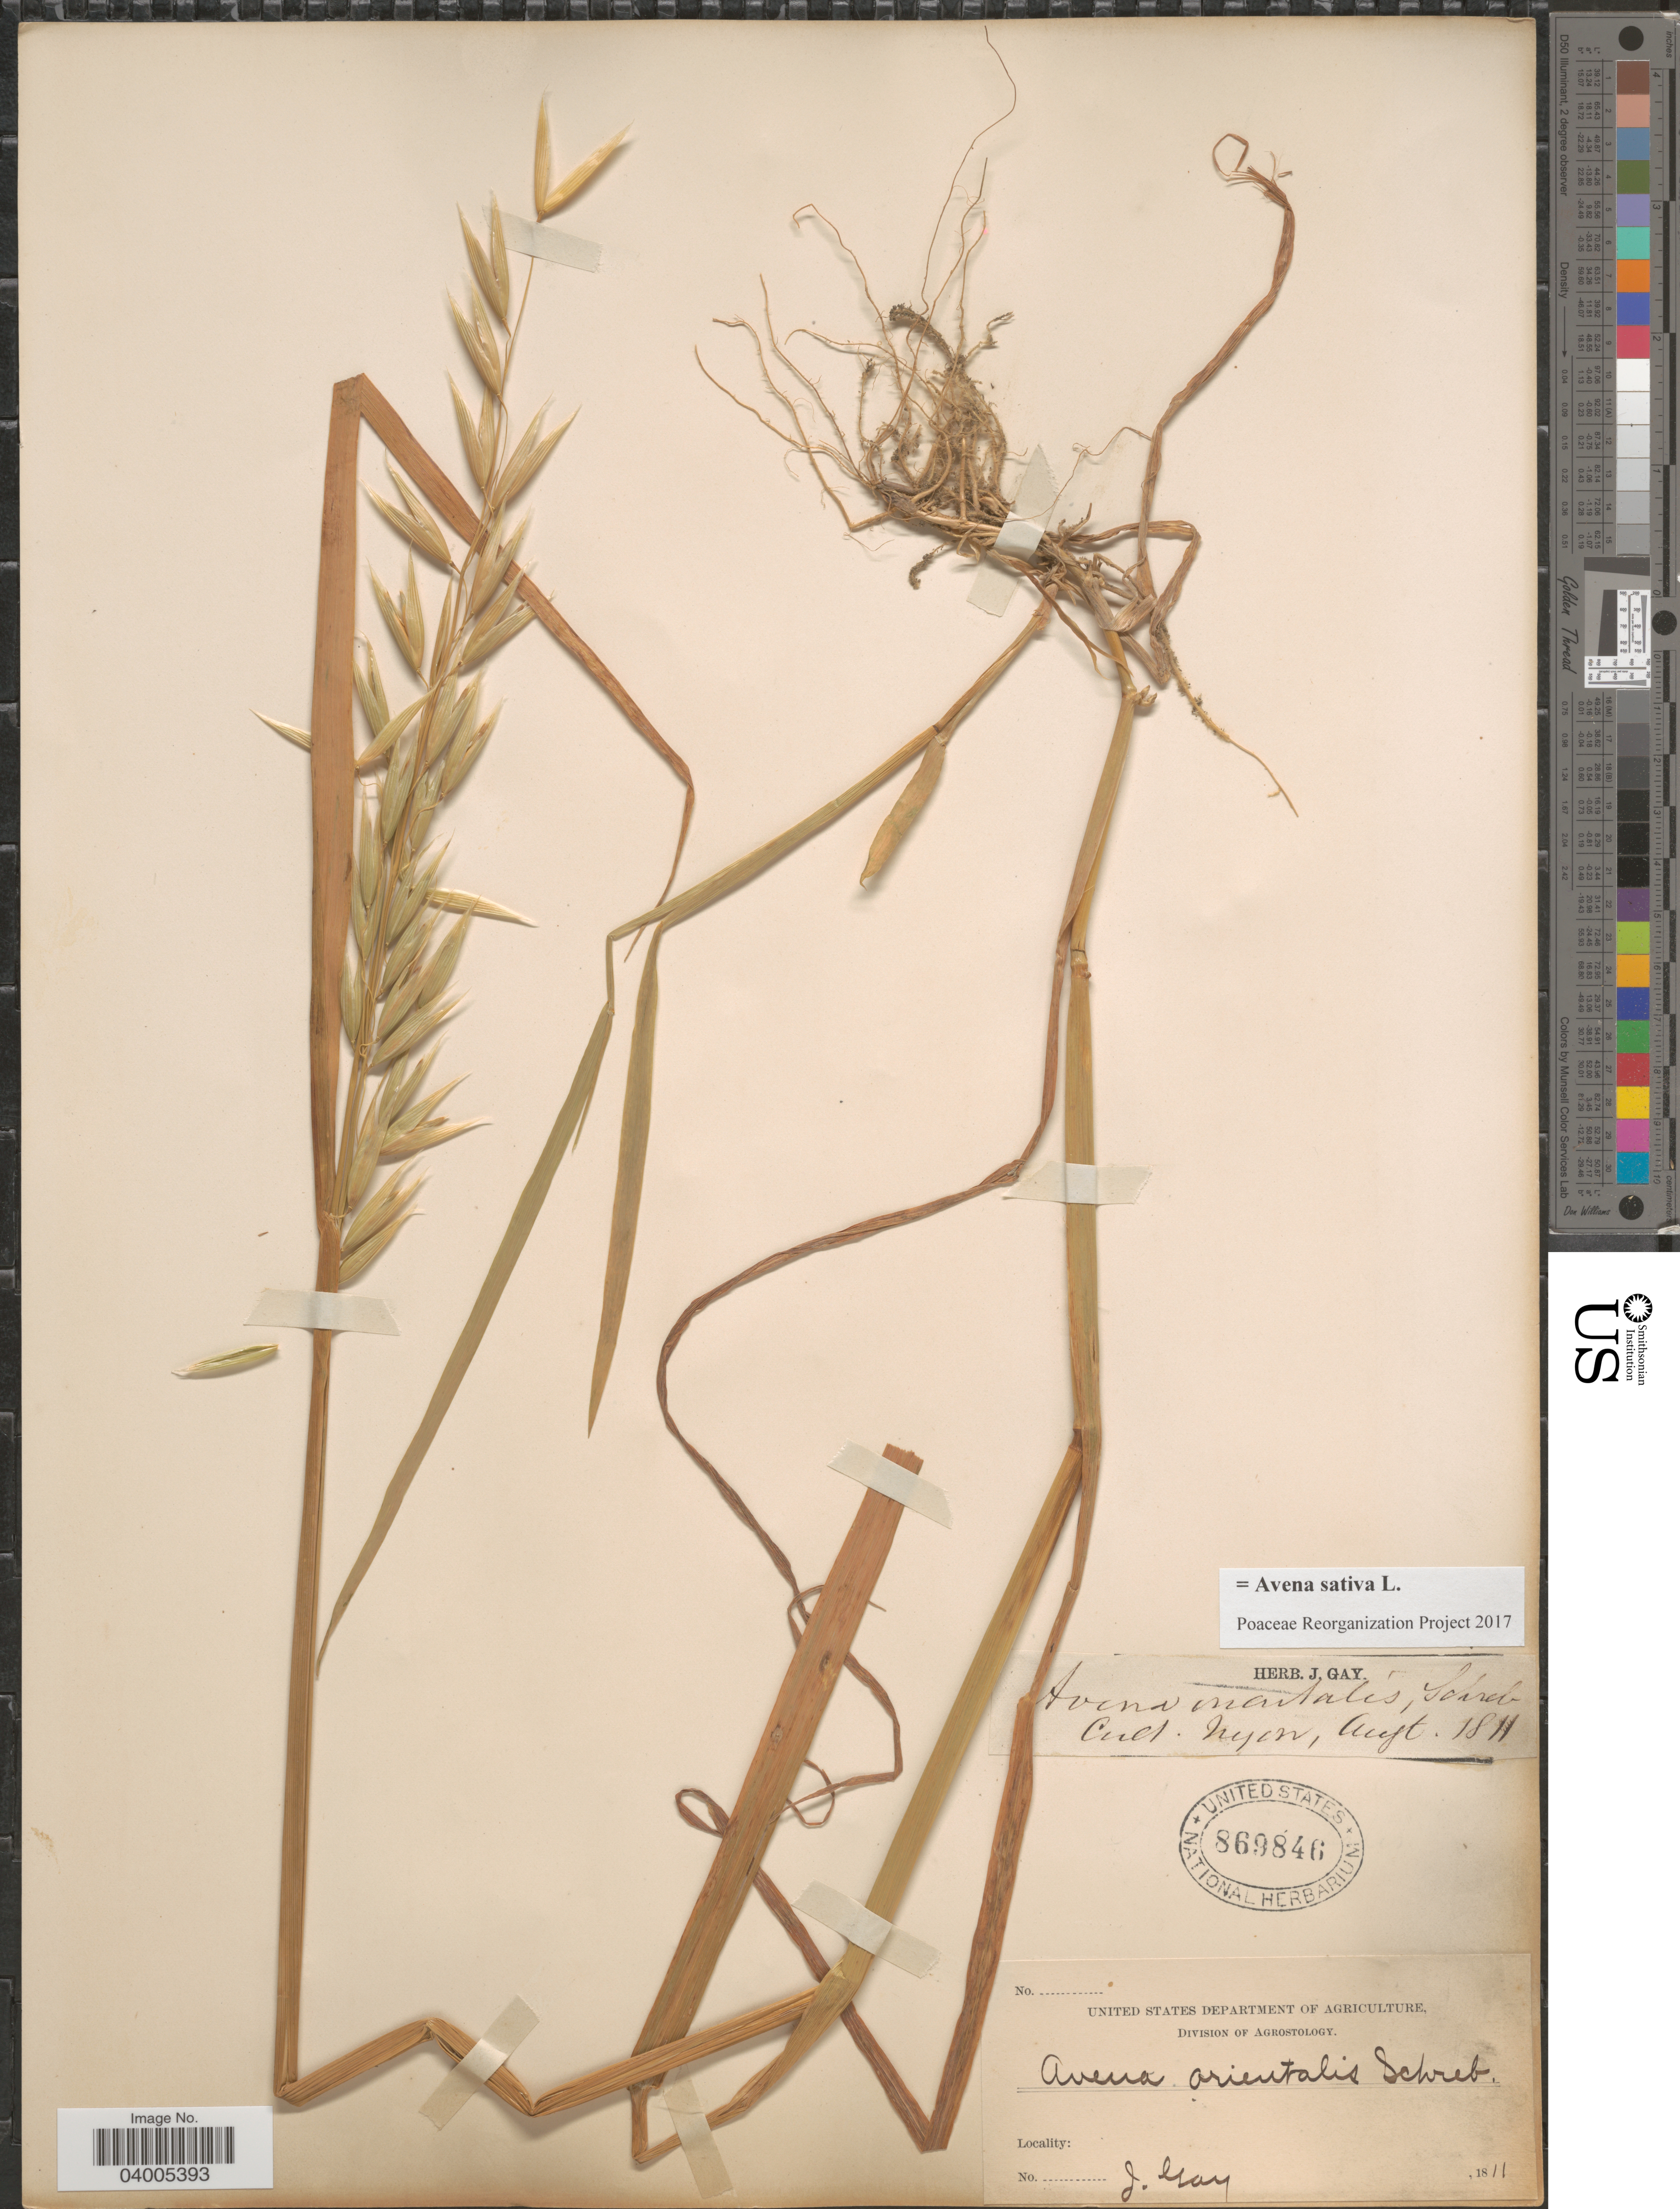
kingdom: Plantae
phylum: Tracheophyta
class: Liliopsida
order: Poales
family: Poaceae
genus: Avena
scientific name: Avena sativa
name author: L.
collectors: J. Gay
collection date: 1811-08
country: France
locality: Lyon.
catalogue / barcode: US 869846